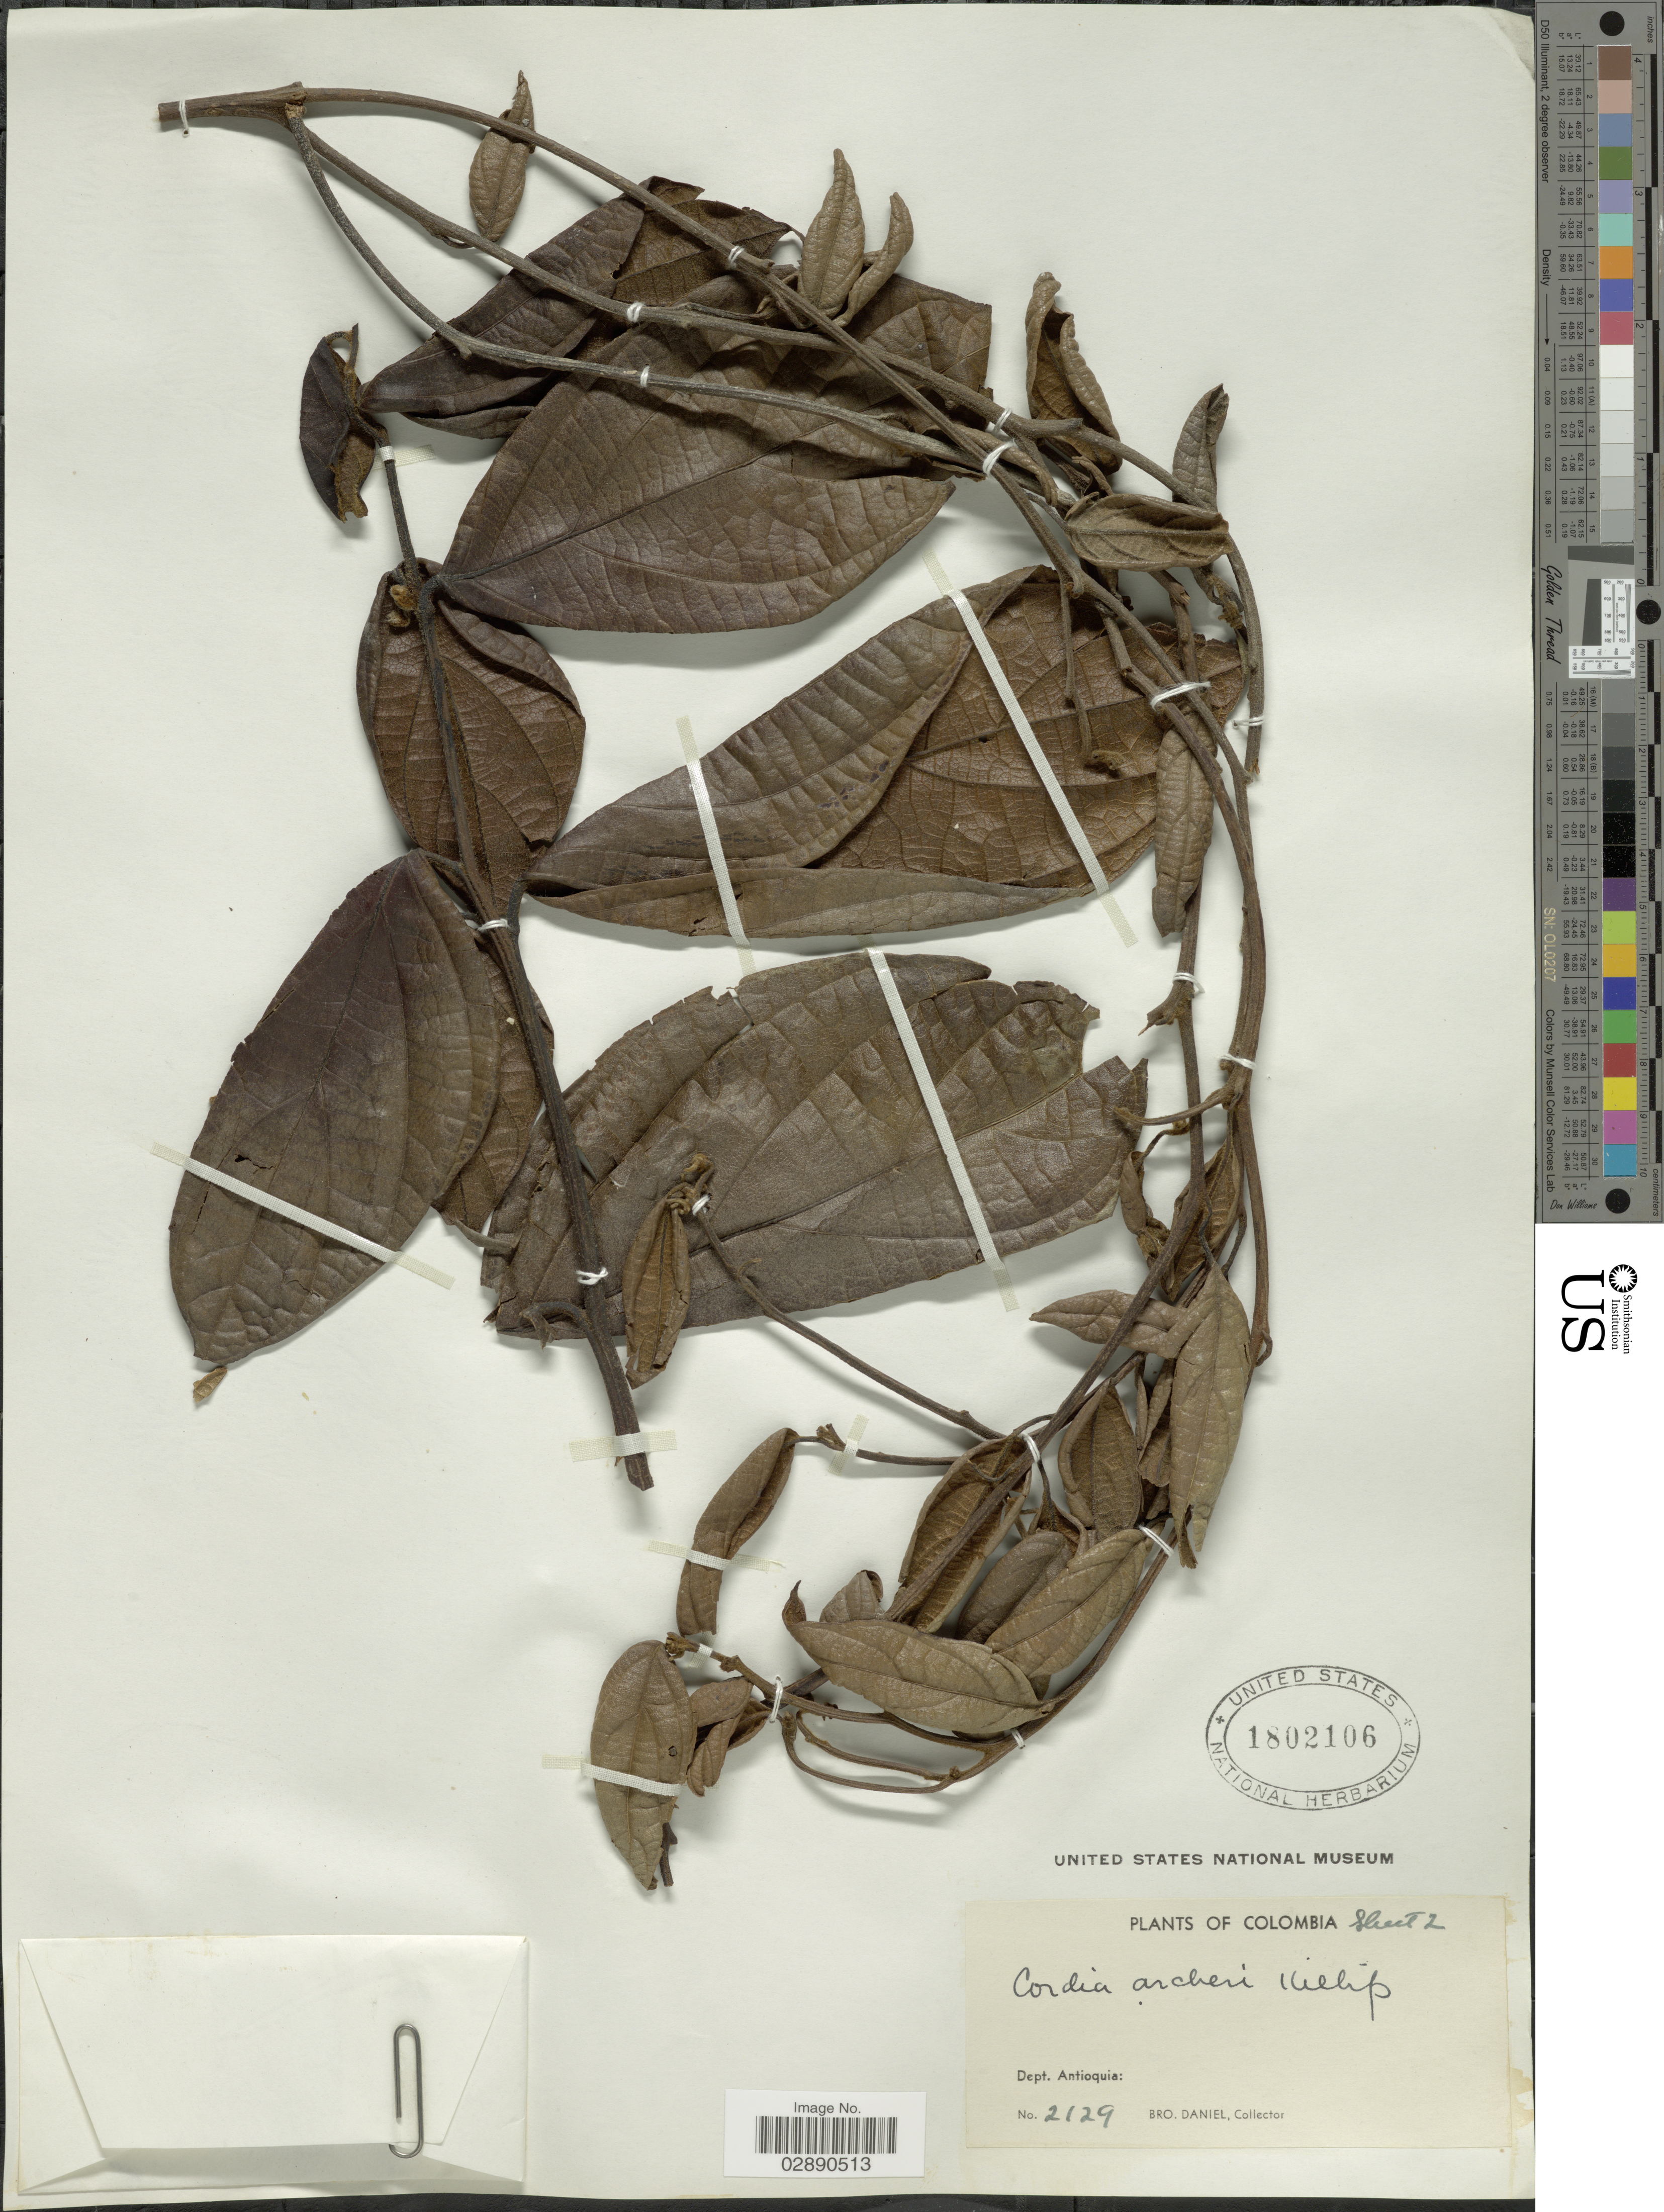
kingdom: Plantae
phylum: Tracheophyta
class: Magnoliopsida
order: Boraginales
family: Cordiaceae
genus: Cordia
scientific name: Cordia archeri Killip ined.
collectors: Bro. Daniel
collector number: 2129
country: Colombia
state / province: Antioquia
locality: Dept. Antioquia.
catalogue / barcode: US 1802106